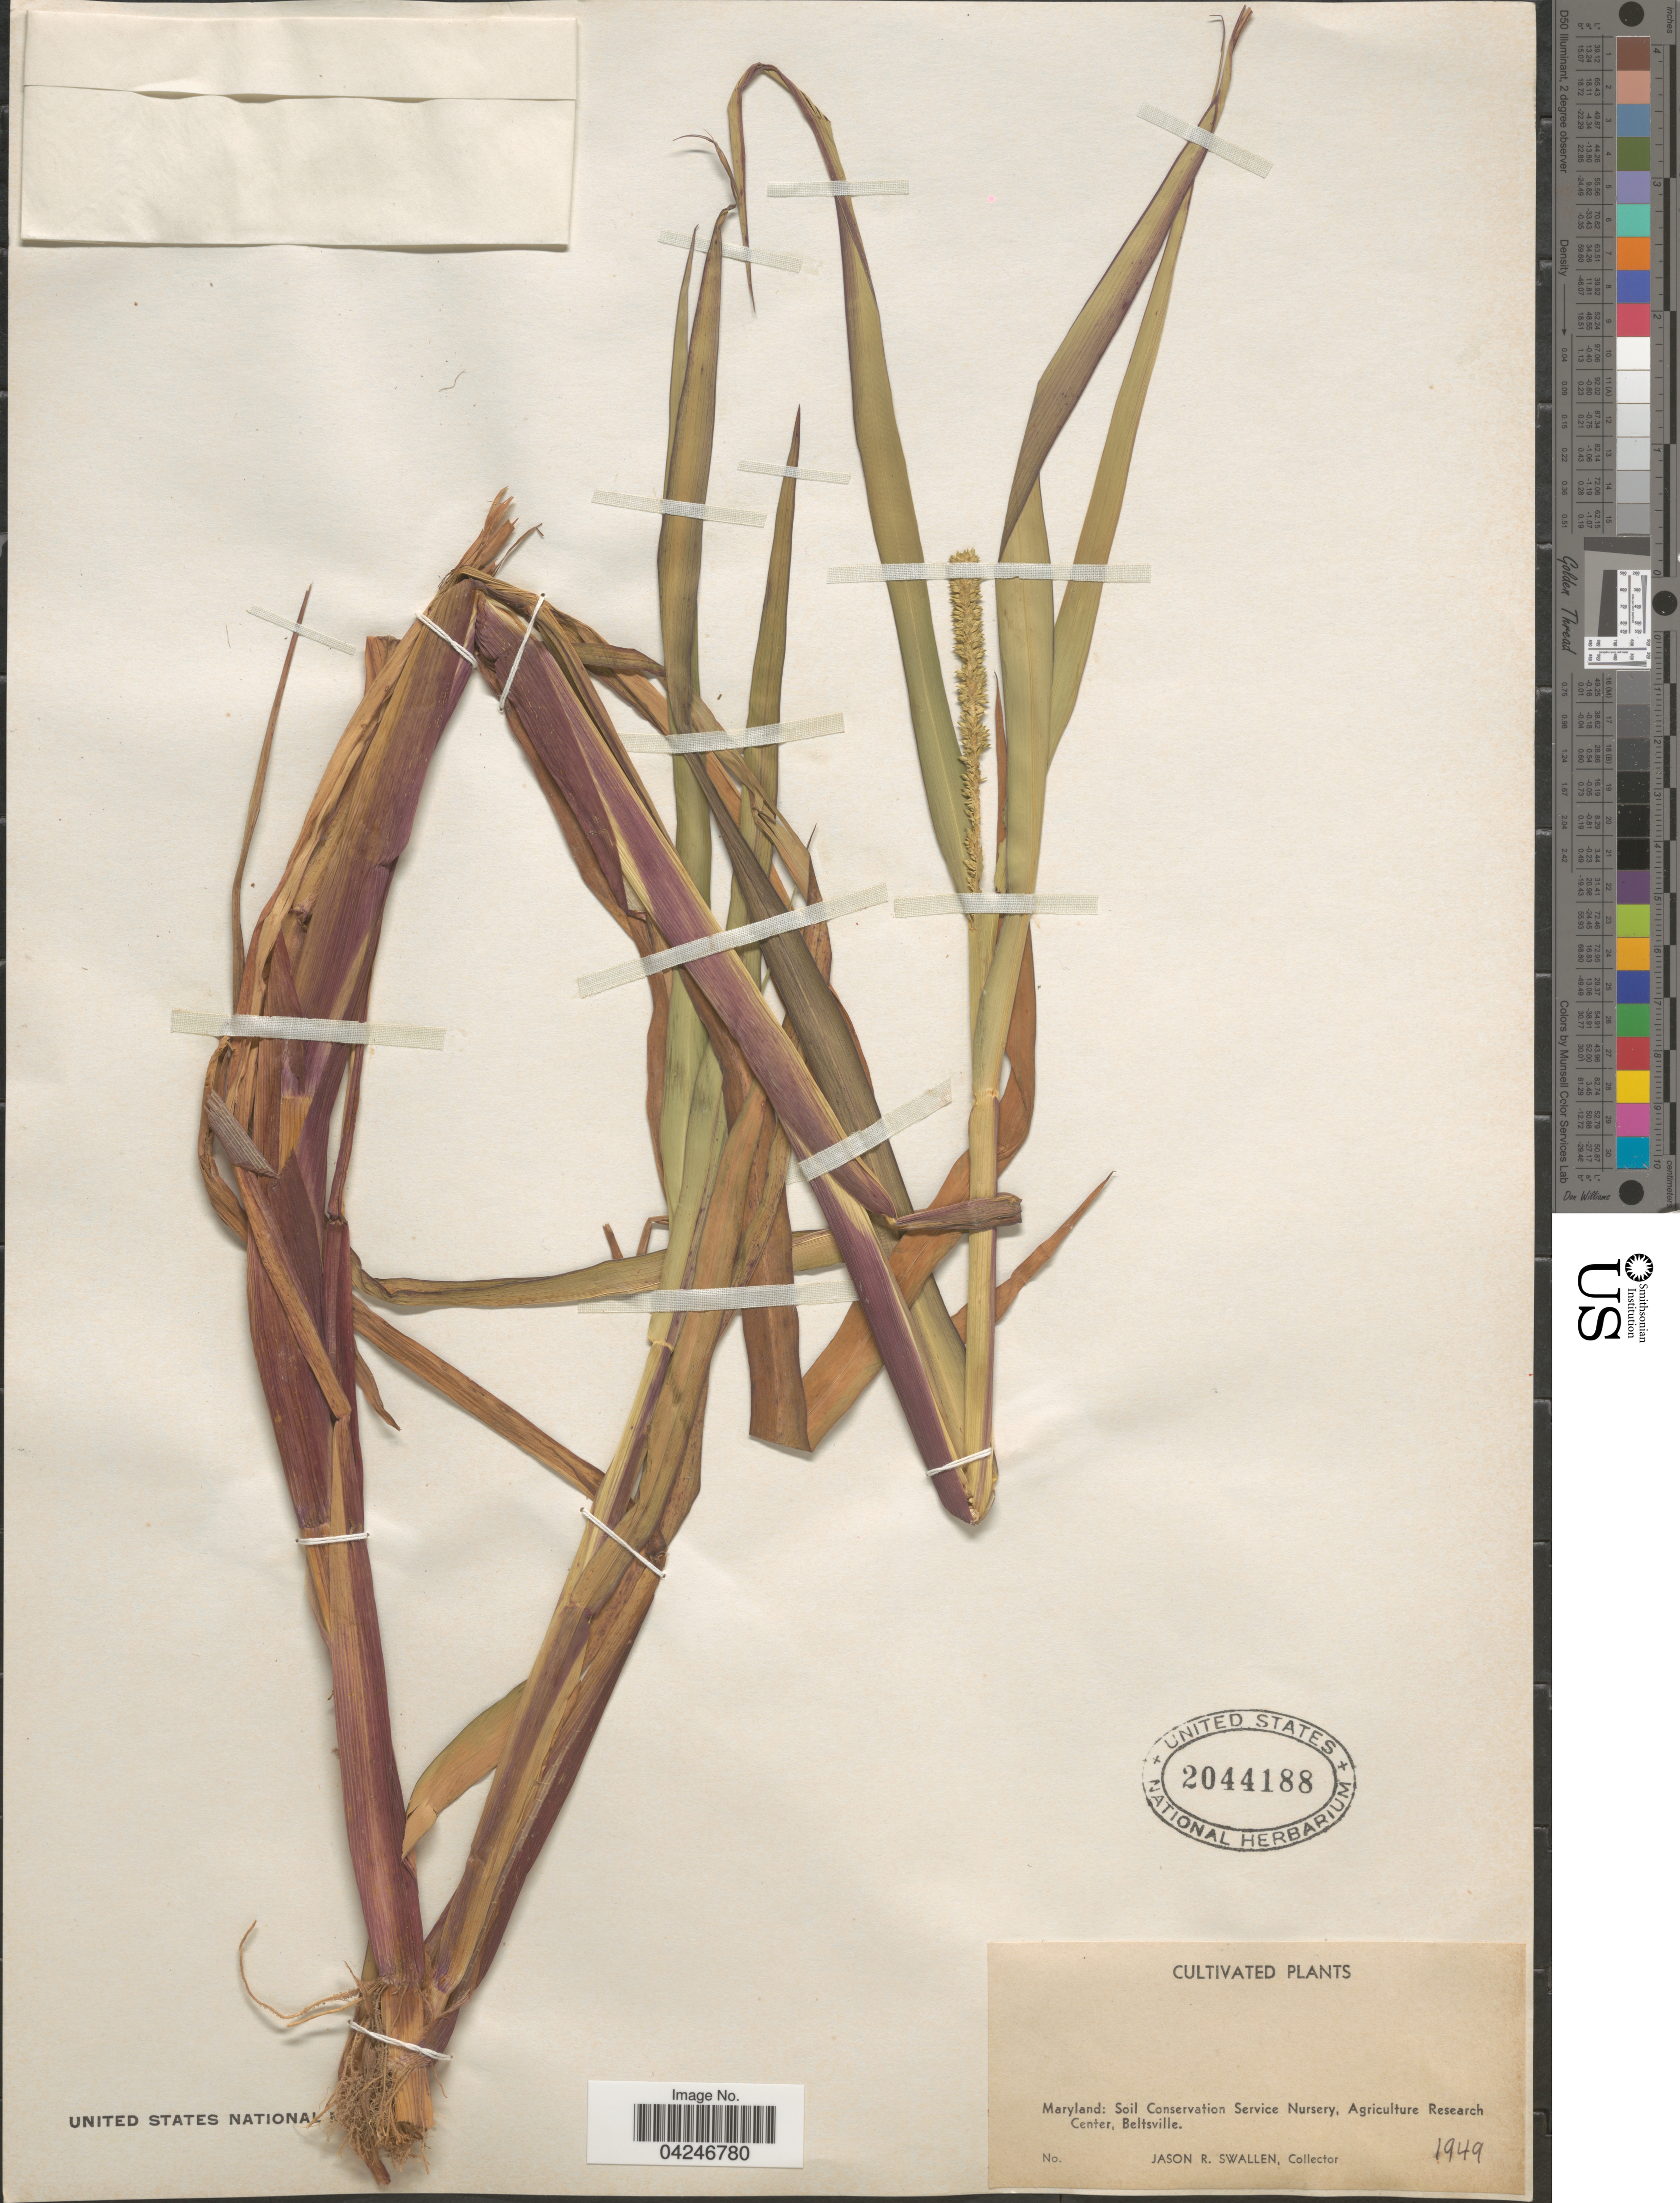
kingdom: Plantae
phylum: Tracheophyta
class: Liliopsida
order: Poales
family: Poaceae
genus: Sacciolepis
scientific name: Sacciolepis striata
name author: (L.) Nash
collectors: J. R. Swallen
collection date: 1949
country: United States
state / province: Maryland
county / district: Prince George's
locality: Soil Conservation Service Nursery, Agriculture Research Center, Beltsville.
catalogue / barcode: US 2044188